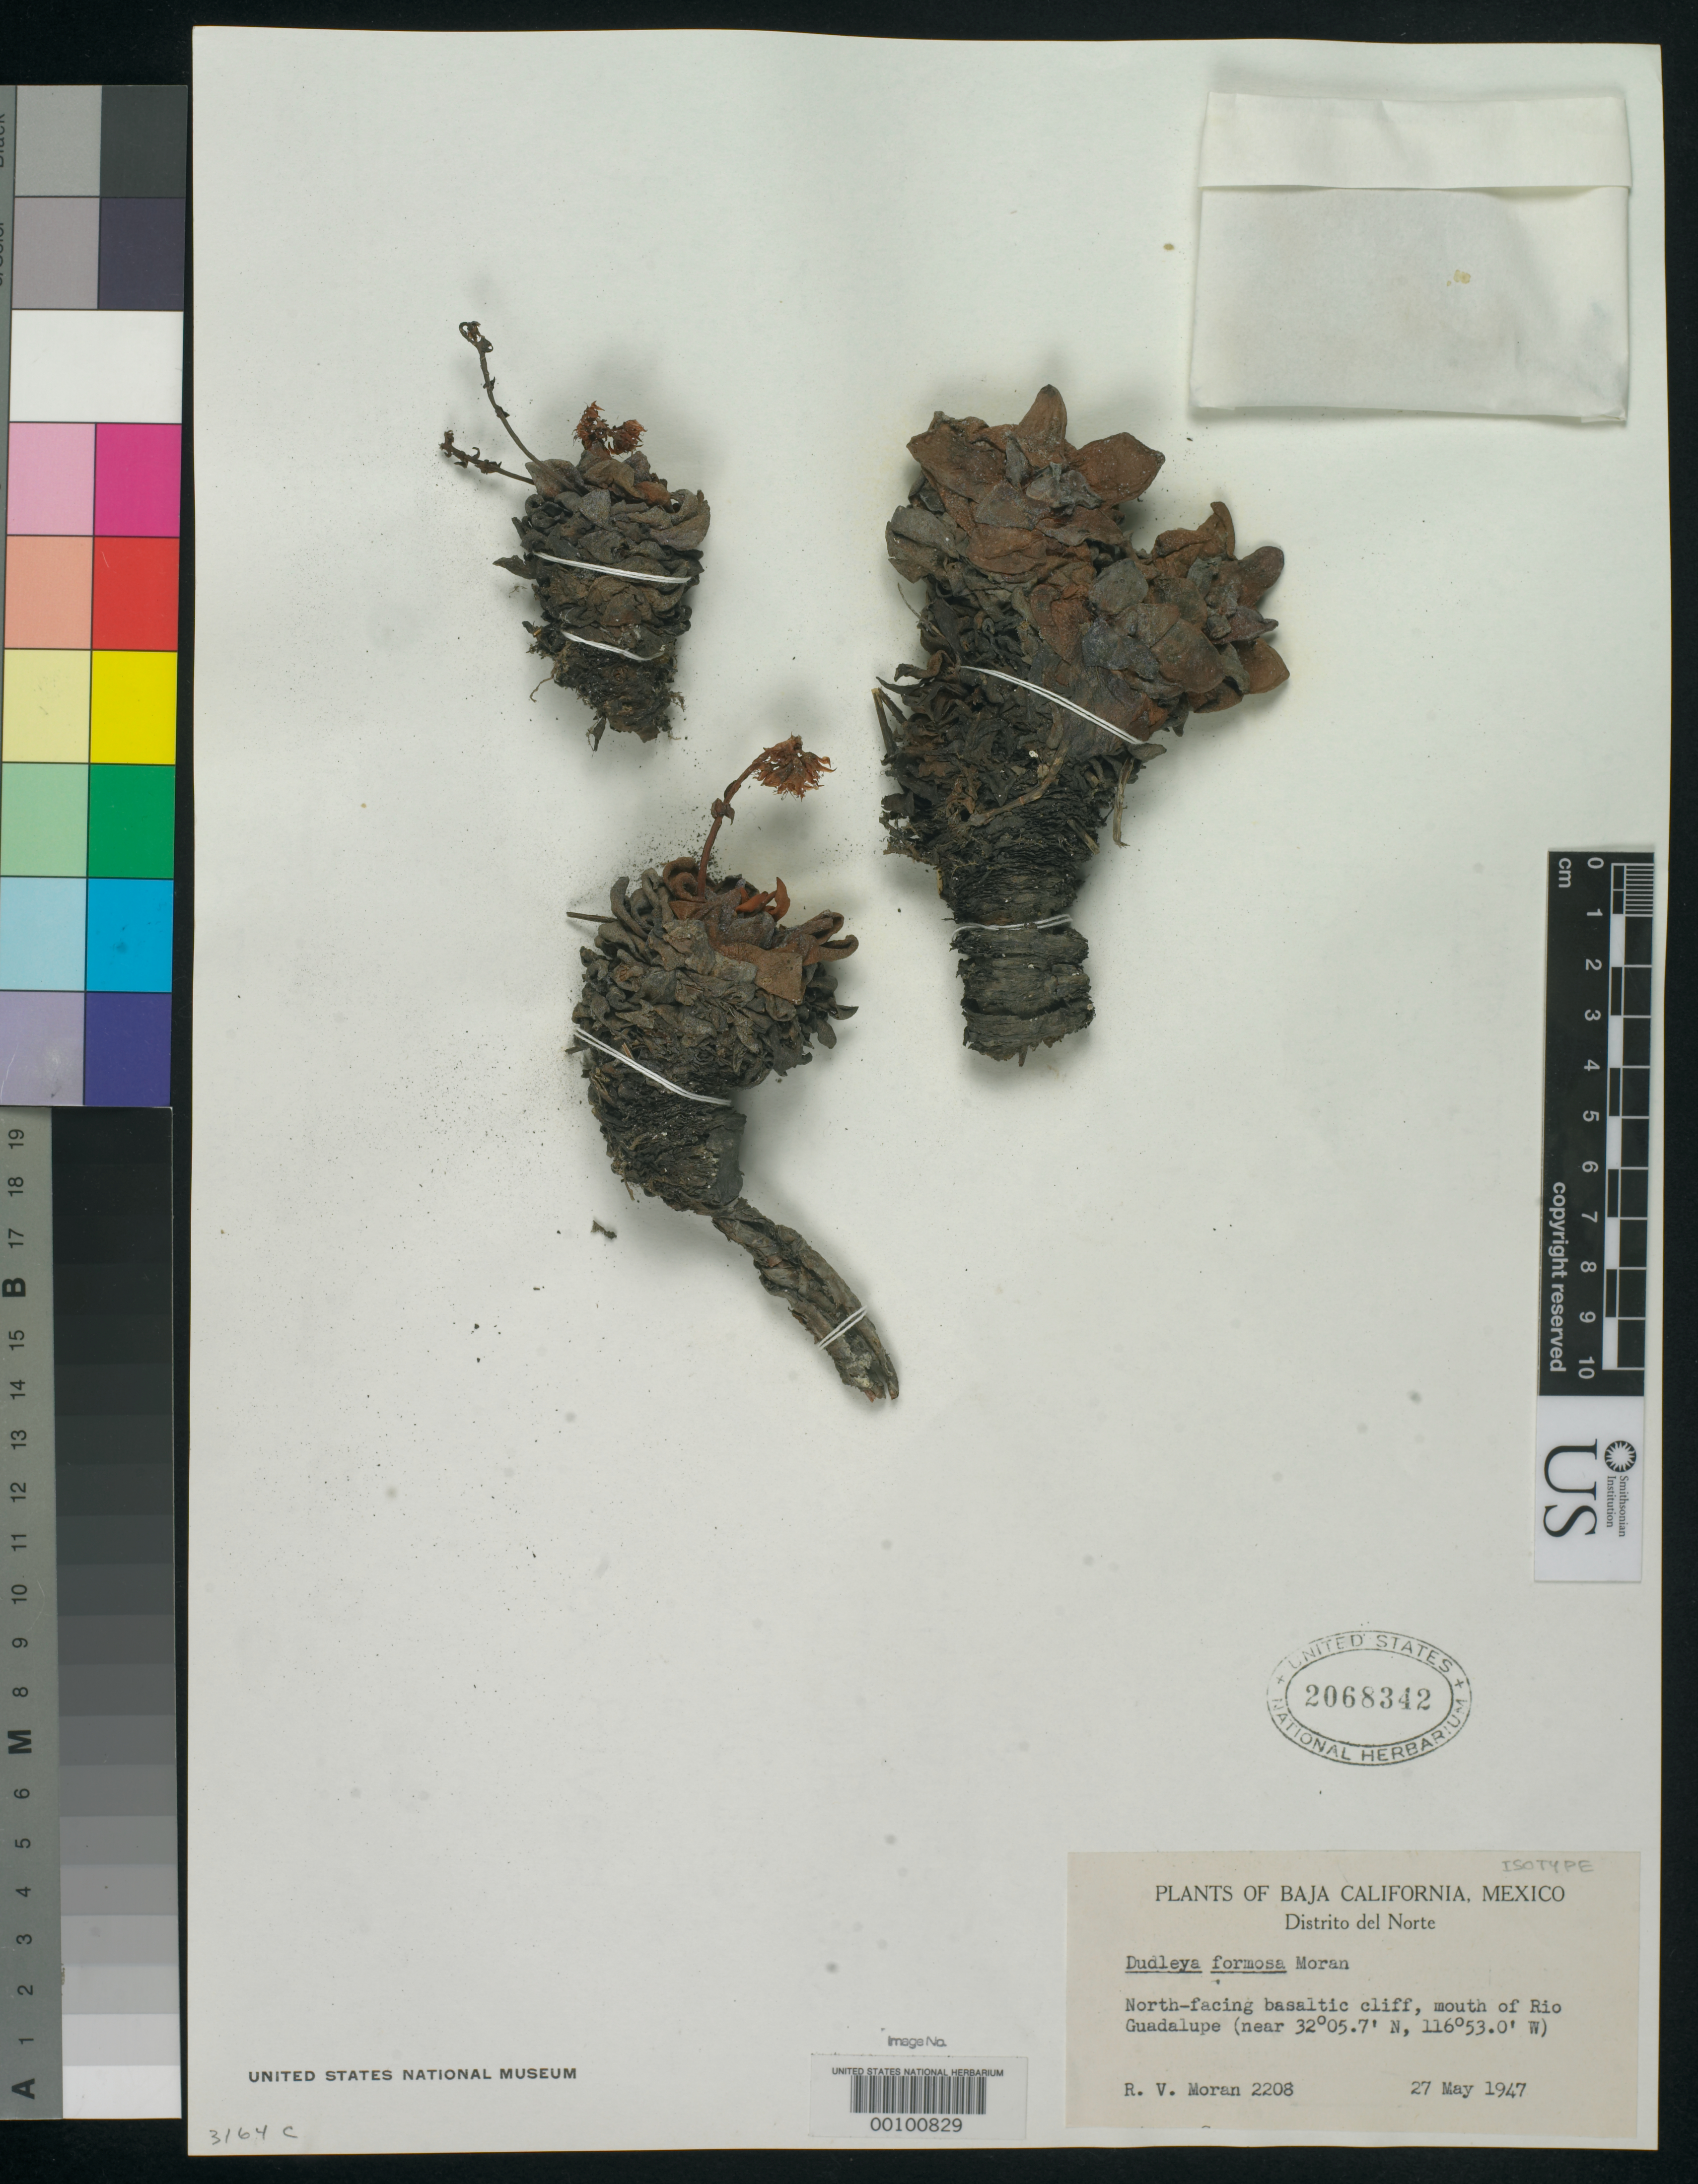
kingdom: Plantae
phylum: Tracheophyta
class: Magnoliopsida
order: Saxifragales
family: Crassulaceae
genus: Dudleya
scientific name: Dudleya formosa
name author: Moran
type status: Type Collection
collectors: R. V. Moran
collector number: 2208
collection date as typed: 27 May 1947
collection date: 1947-05-27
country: Mexico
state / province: Baja California Norte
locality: N facing basaltic cliff, mouth of Rio Guadalupe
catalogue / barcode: US 2068342